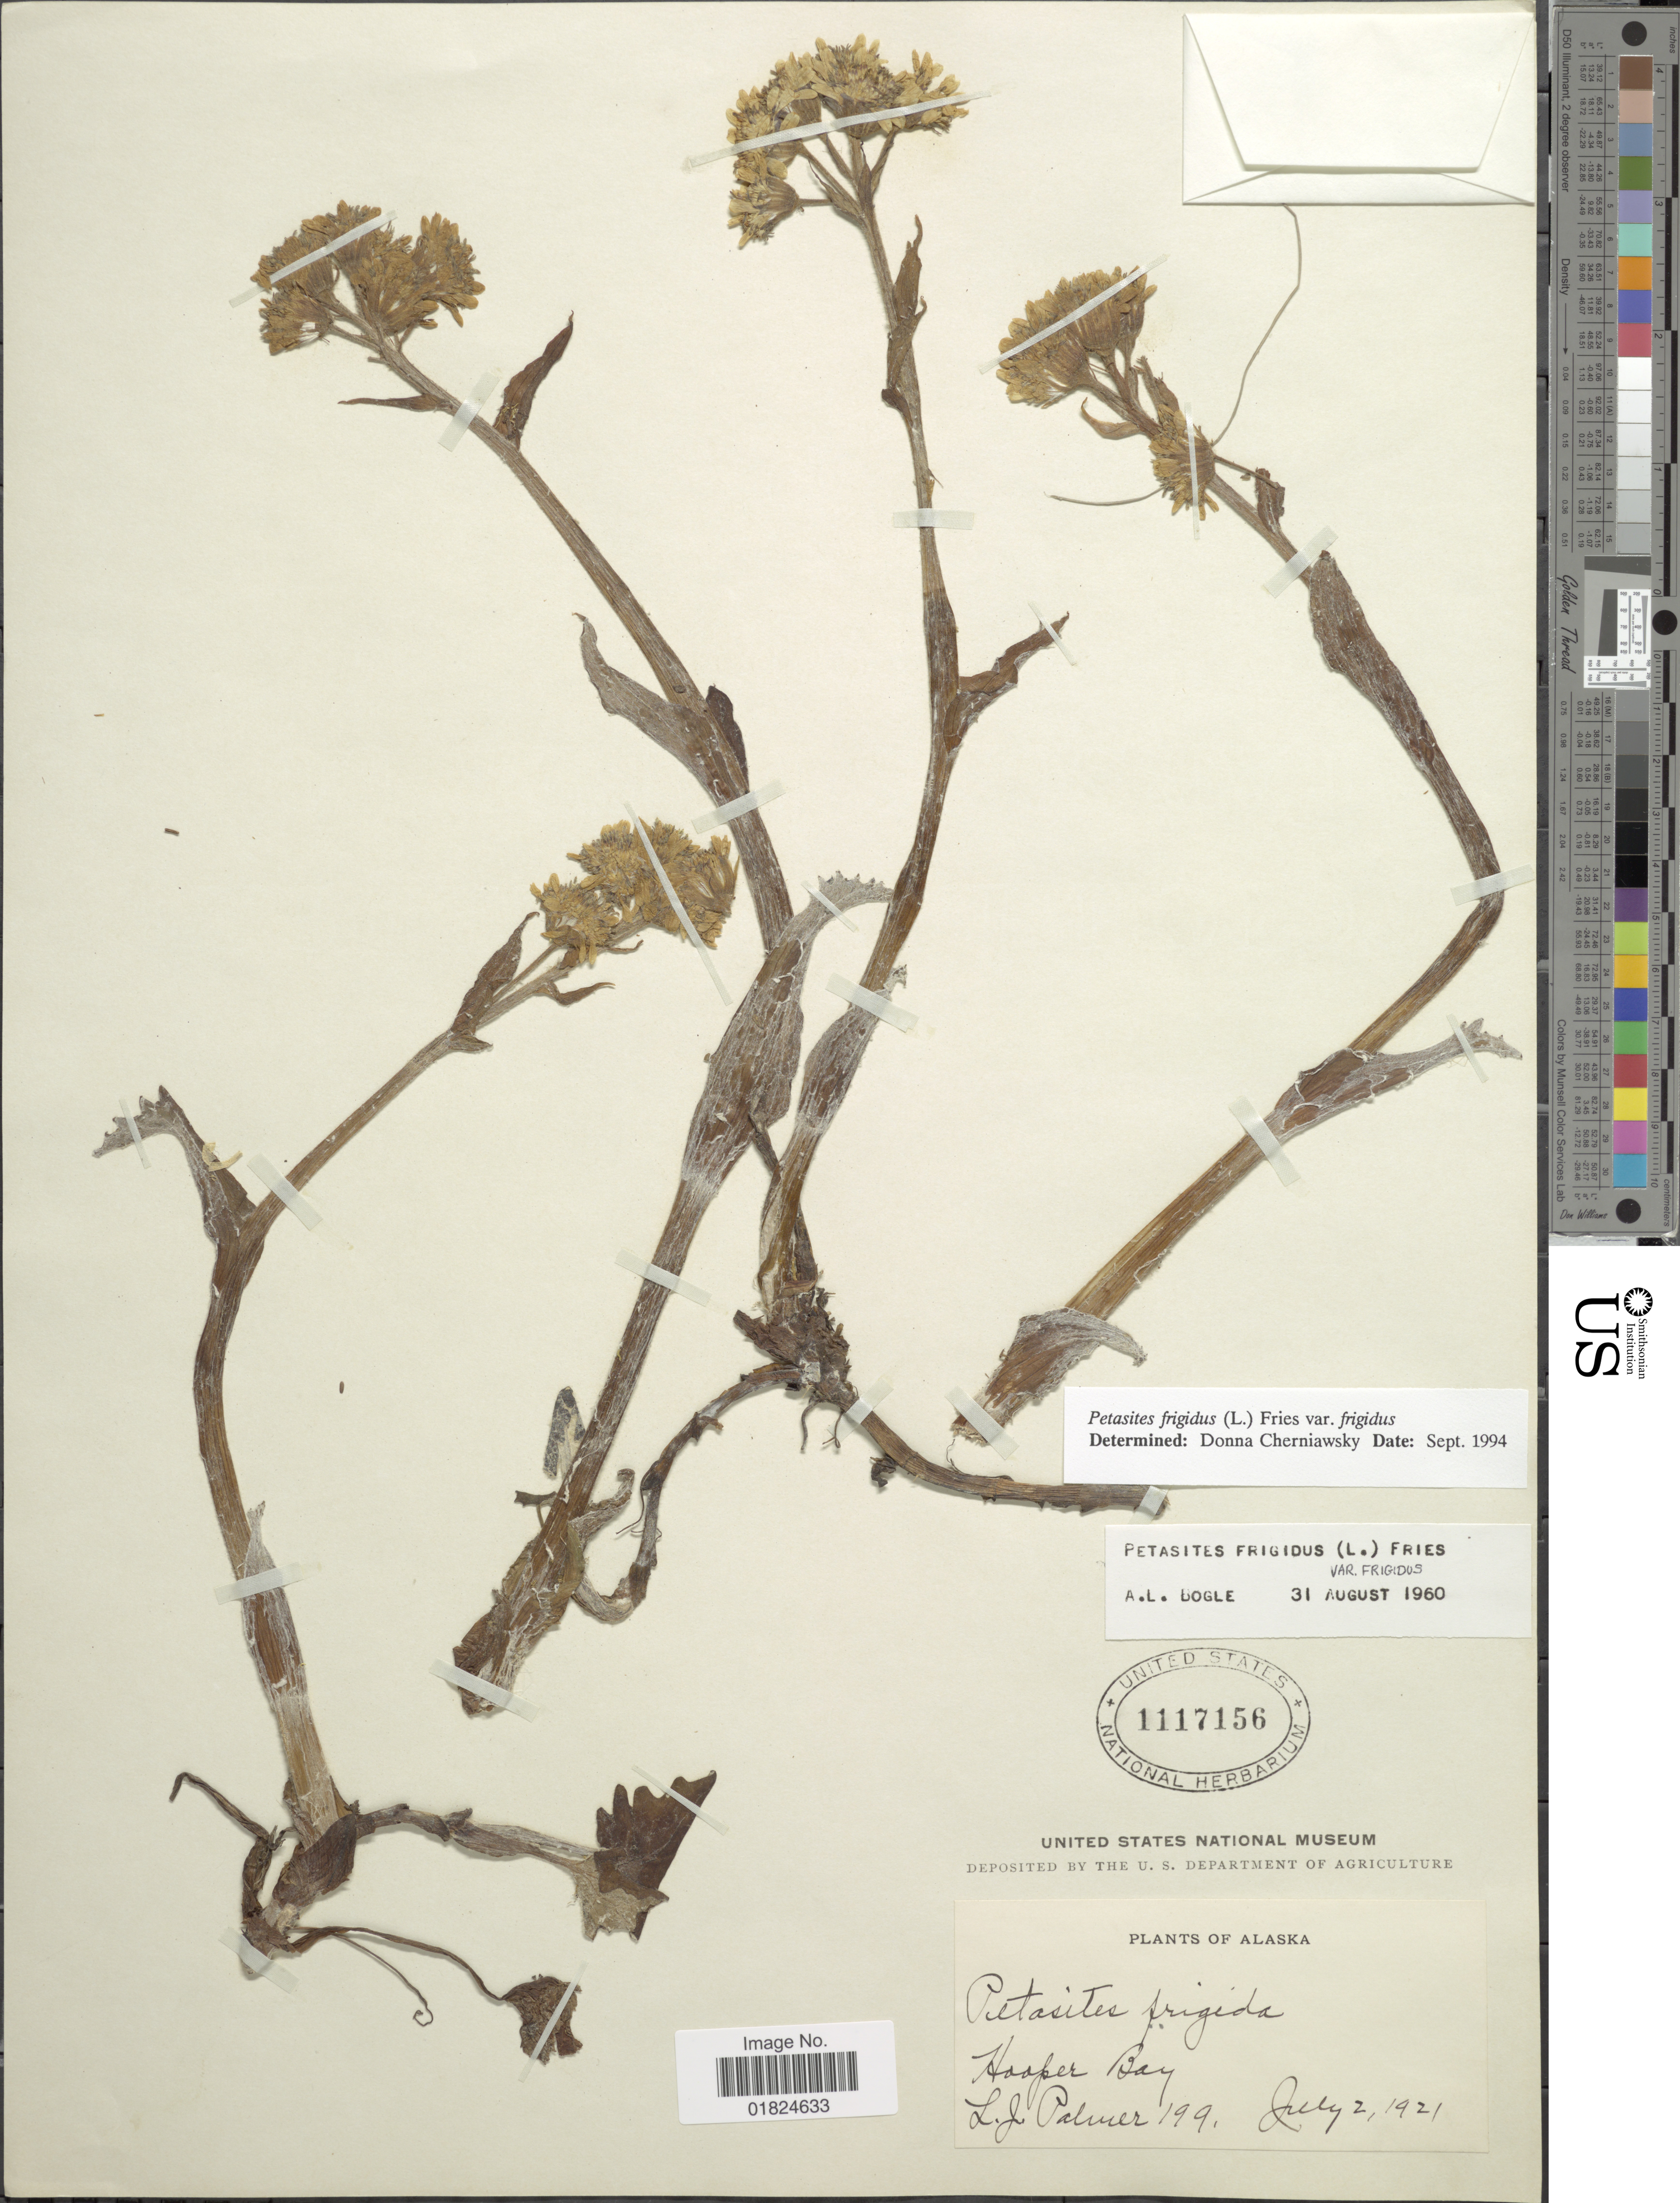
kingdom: Plantae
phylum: Tracheophyta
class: Magnoliopsida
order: Asterales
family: Asteraceae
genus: Petasites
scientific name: Petasites frigidus var. frigidus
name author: (L.) Fr.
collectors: L. J. Palmer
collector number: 199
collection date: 1921-07-02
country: United States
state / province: Alaska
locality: Hooper Bay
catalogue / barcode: US 1117156